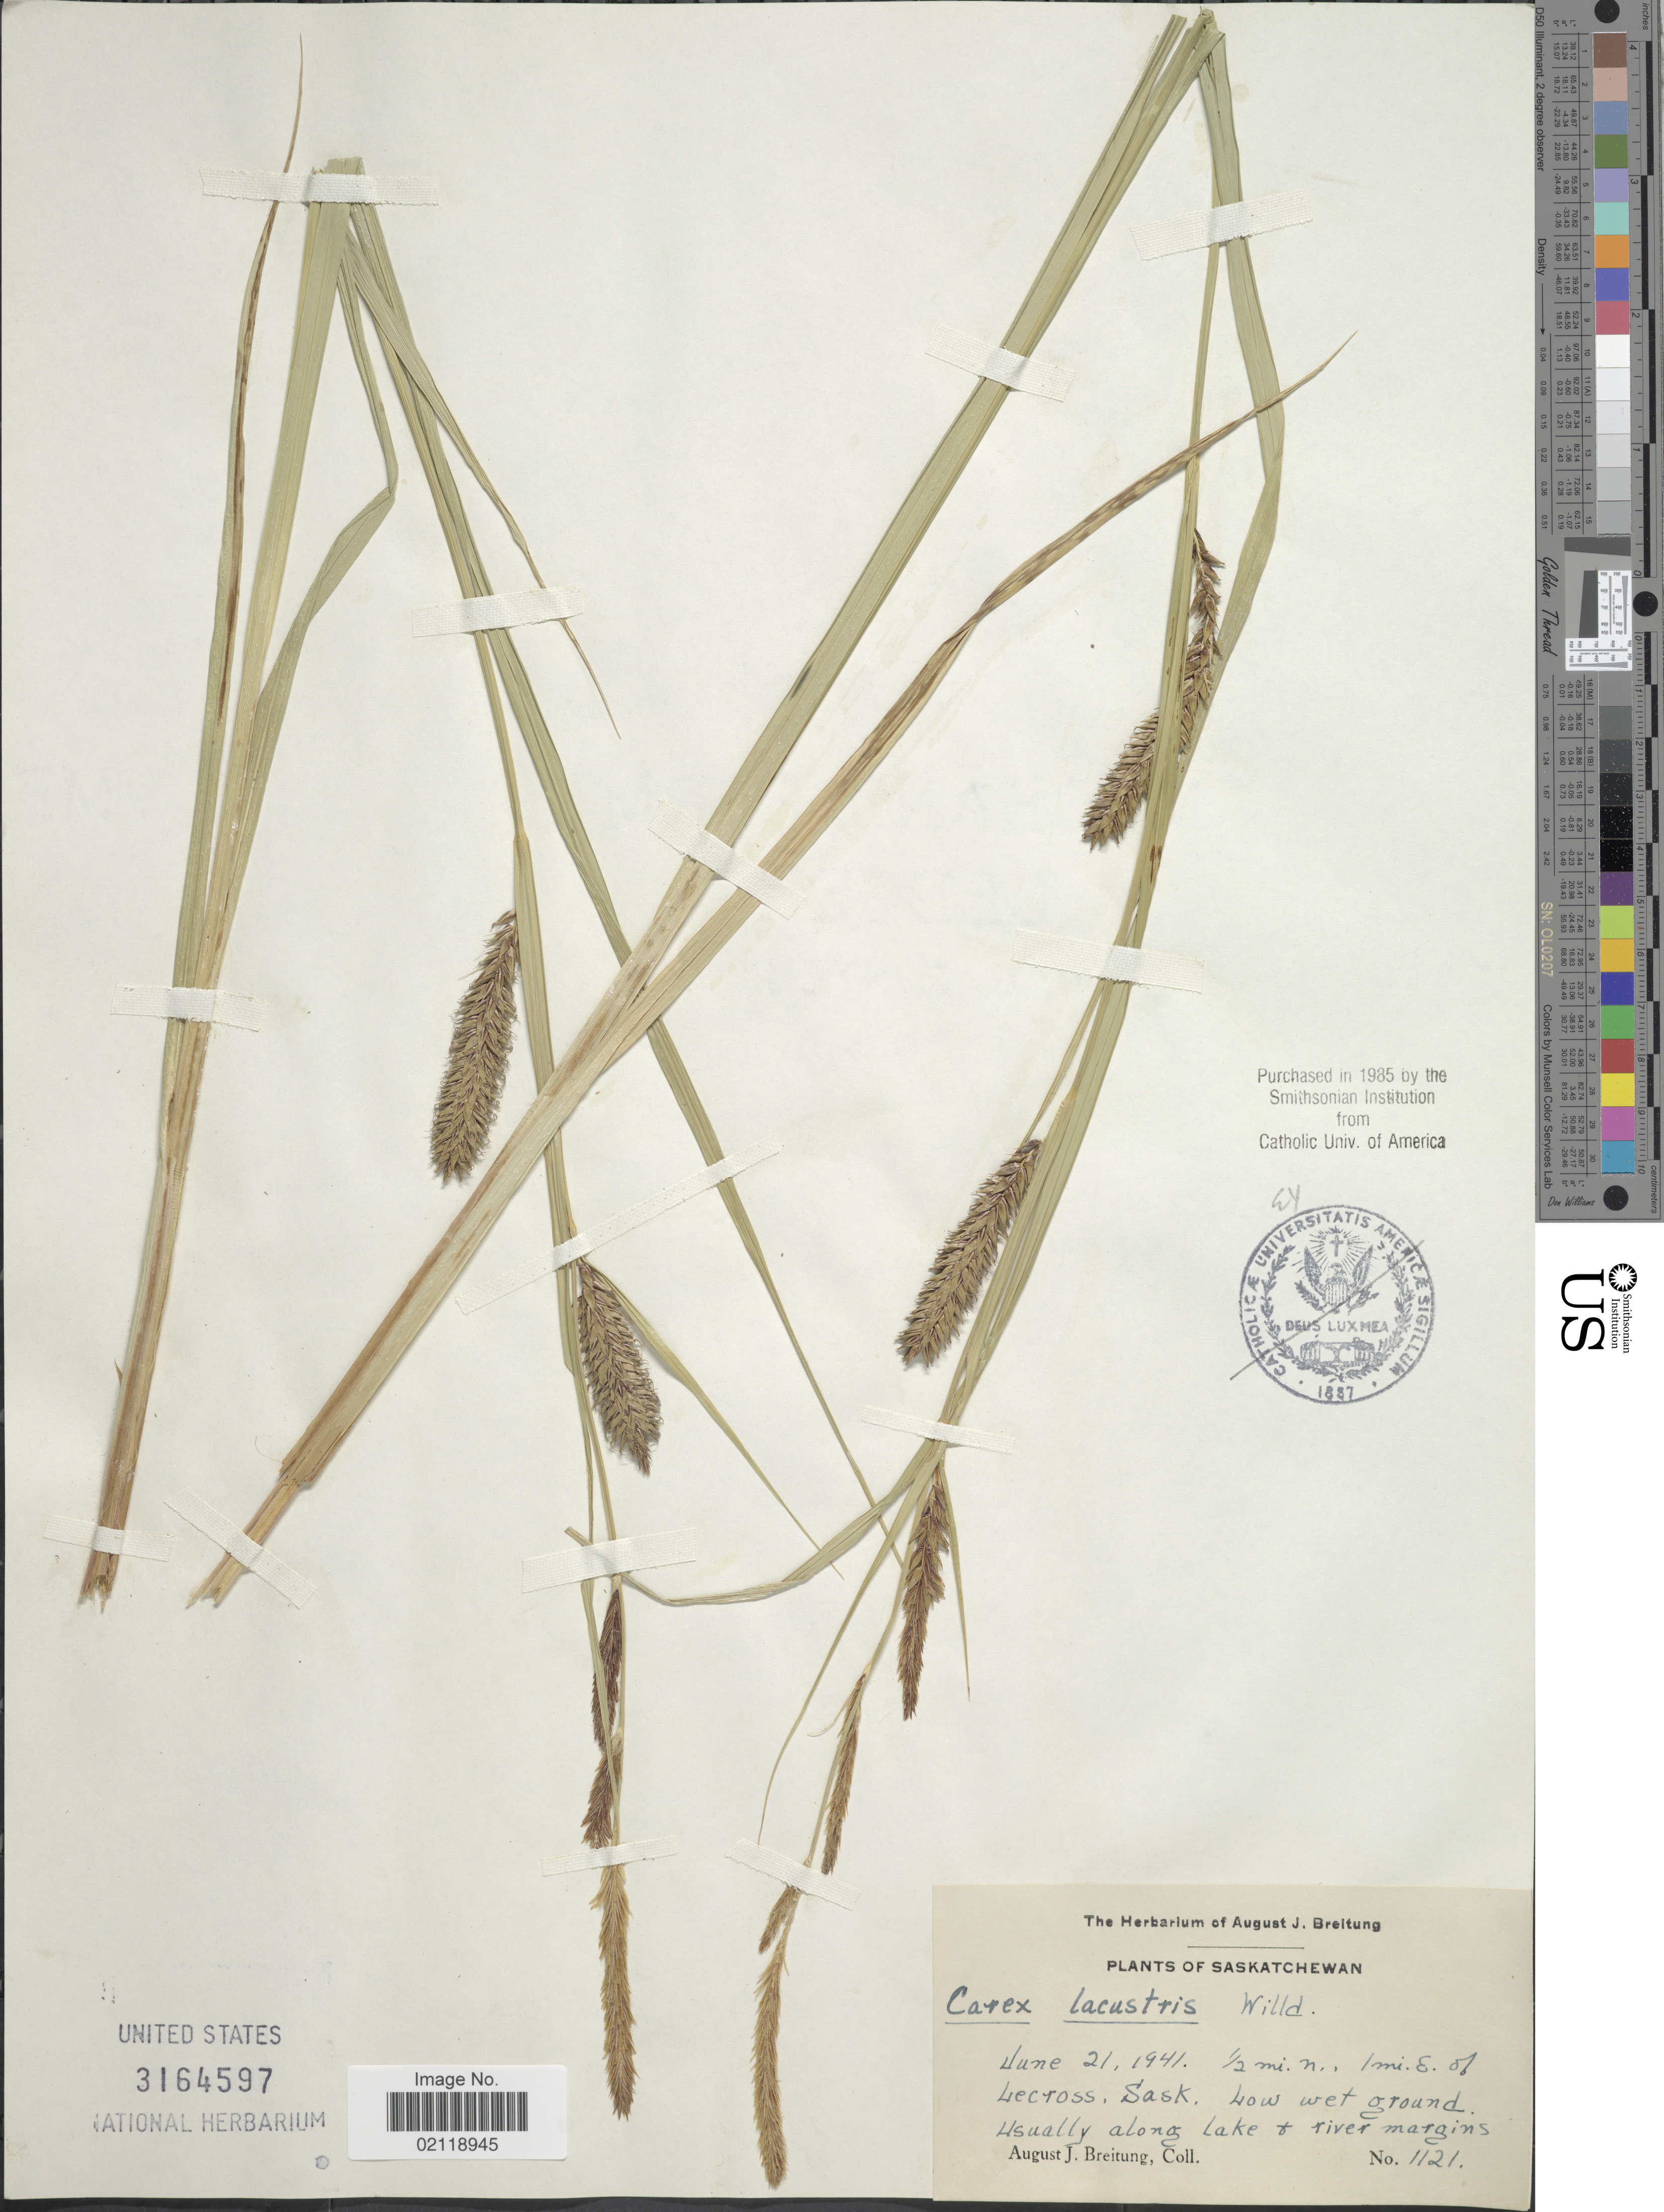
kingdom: Plantae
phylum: Tracheophyta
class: Liliopsida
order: Poales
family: Cyperaceae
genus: Carex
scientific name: Carex lacustris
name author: Willd.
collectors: A. Breitung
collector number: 1121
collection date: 1941-06-21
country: Canada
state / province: Saskatchewan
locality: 1/2 mi. N., 1 mi. E. of Lecross, Sask. Low wet ground. Usually along lake + river margins.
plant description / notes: Precise locality edit: Corrected "Lecross" to "Lecross, Sask."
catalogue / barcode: US 3164597